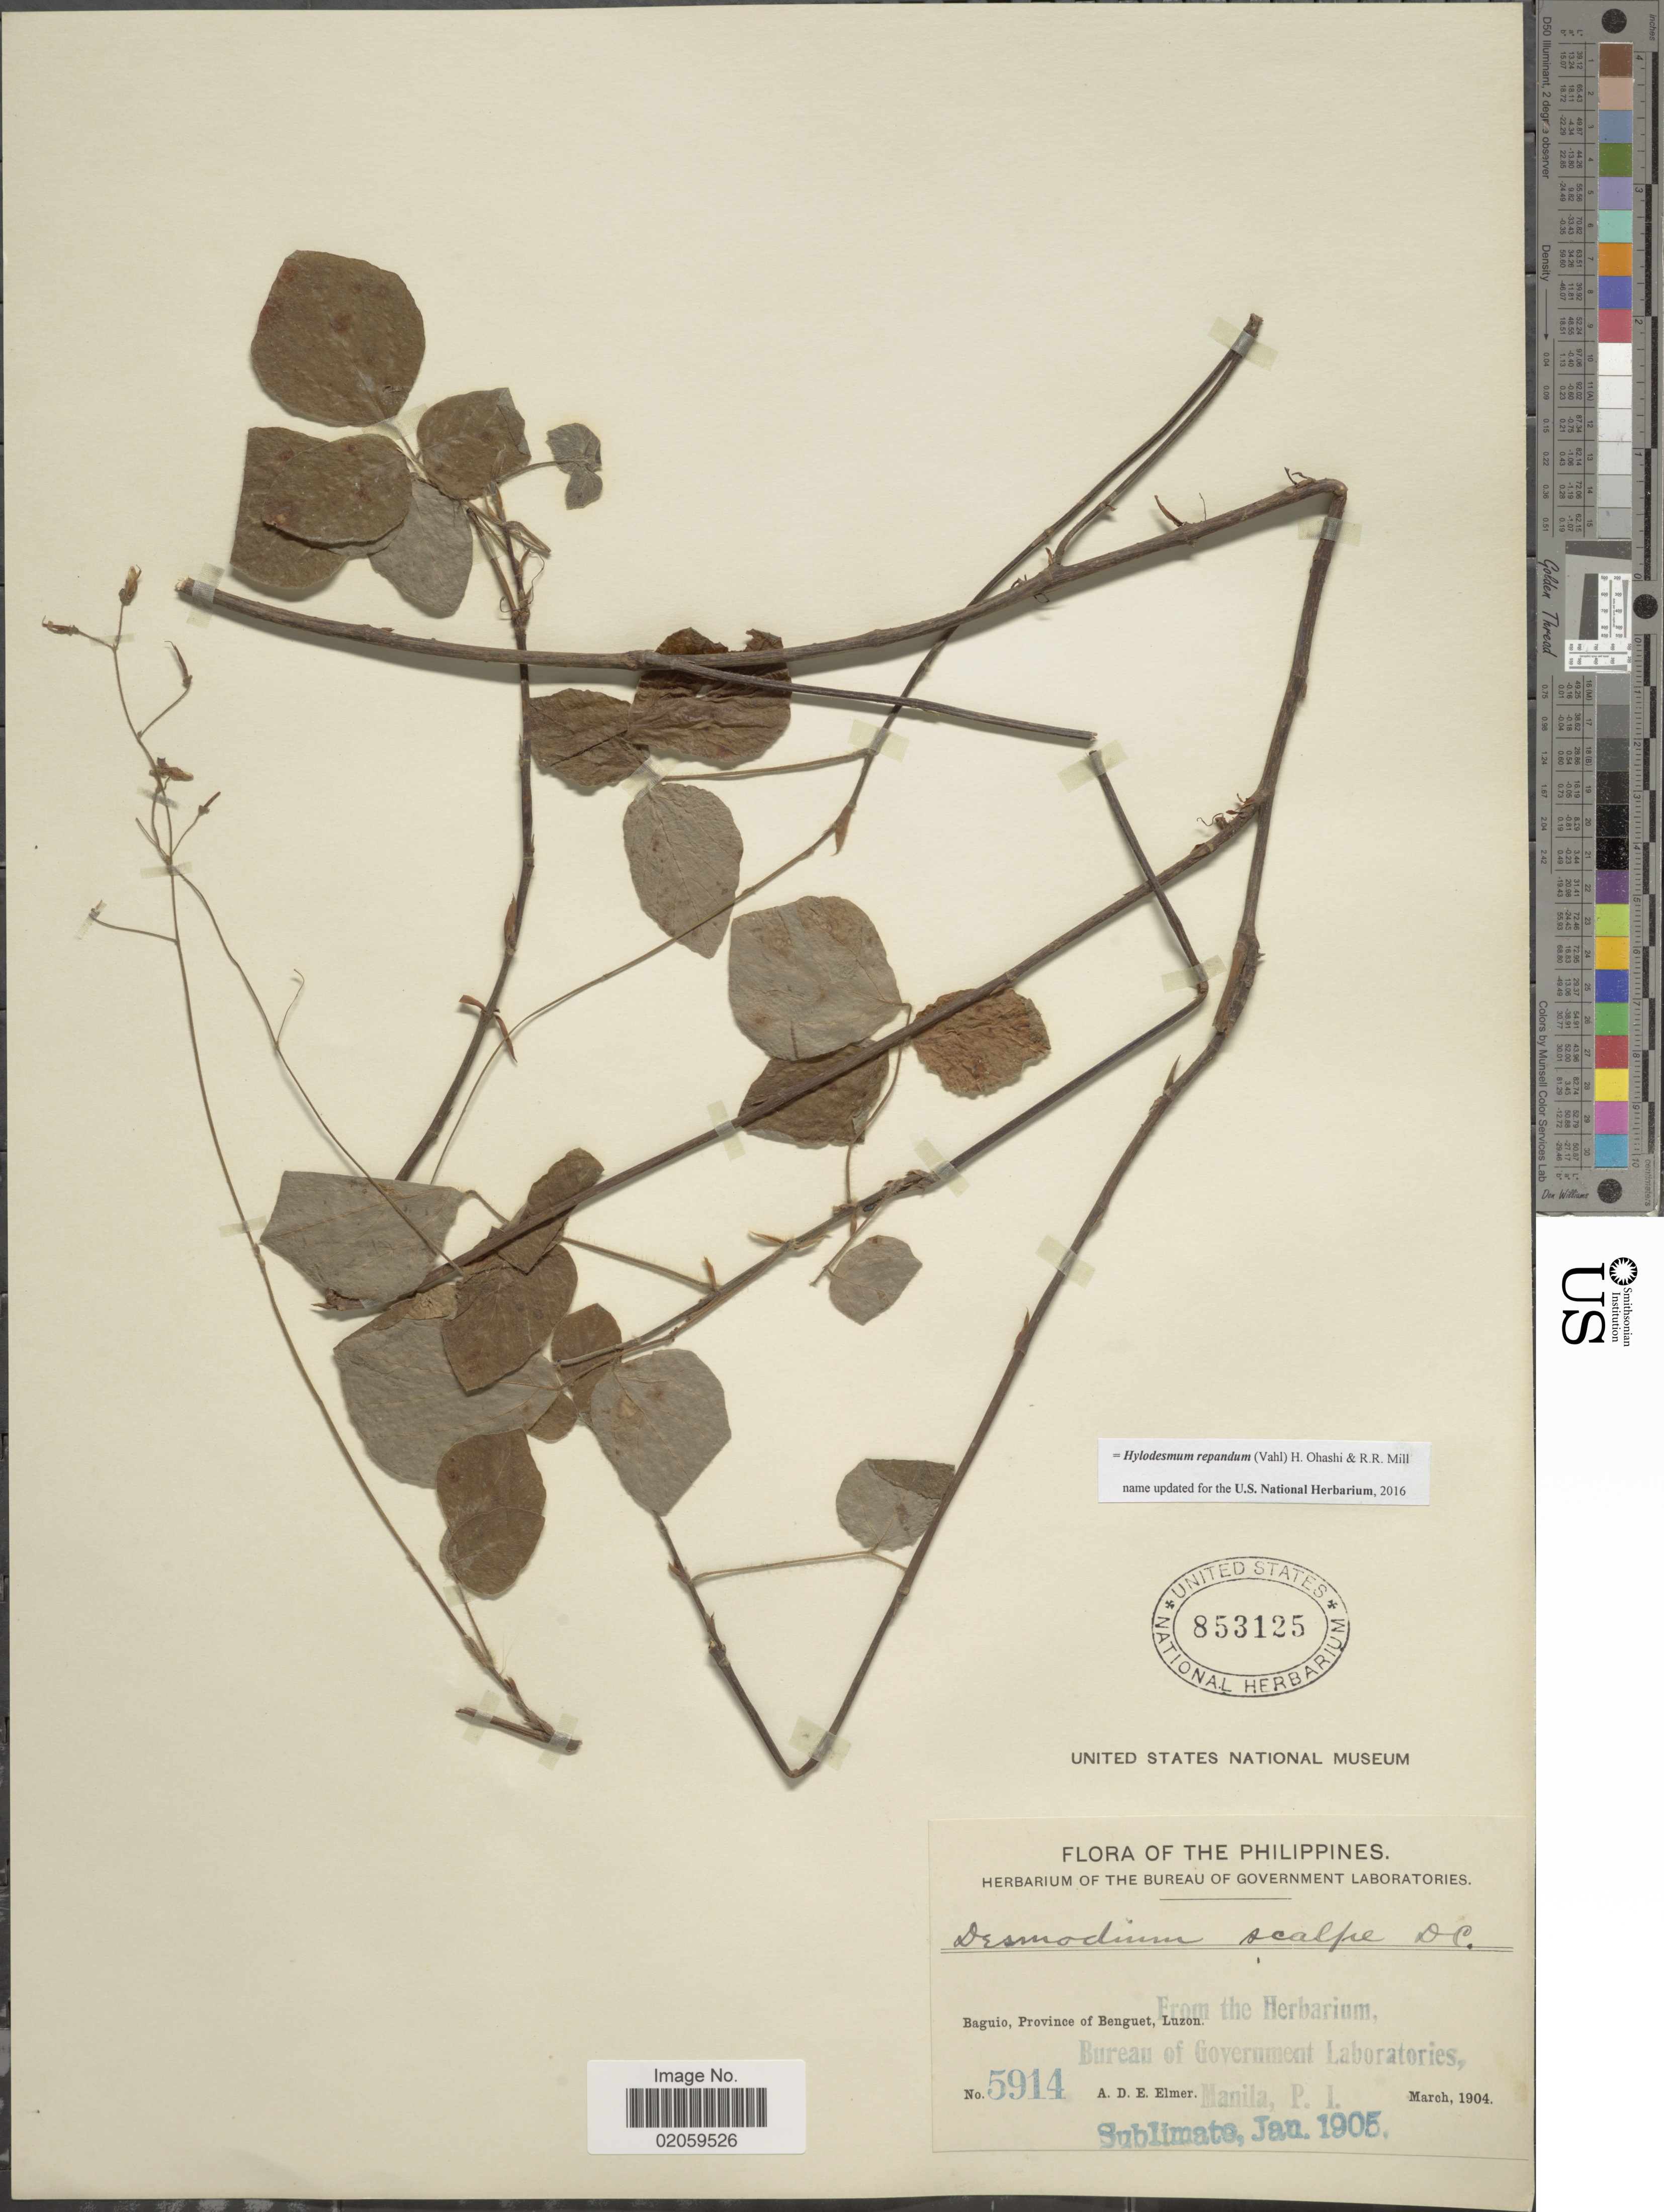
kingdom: Plantae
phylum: Tracheophyta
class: Magnoliopsida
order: Fabales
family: Fabaceae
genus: Hylodesmum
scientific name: Hylodesmum repandum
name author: (Vahl) H. Ohashi & R.R. Mill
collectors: A. D. E. Elmer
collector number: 5914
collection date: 1904-03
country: Philippines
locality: Baguio, Province of Benguet, Luzon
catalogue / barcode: US 853125